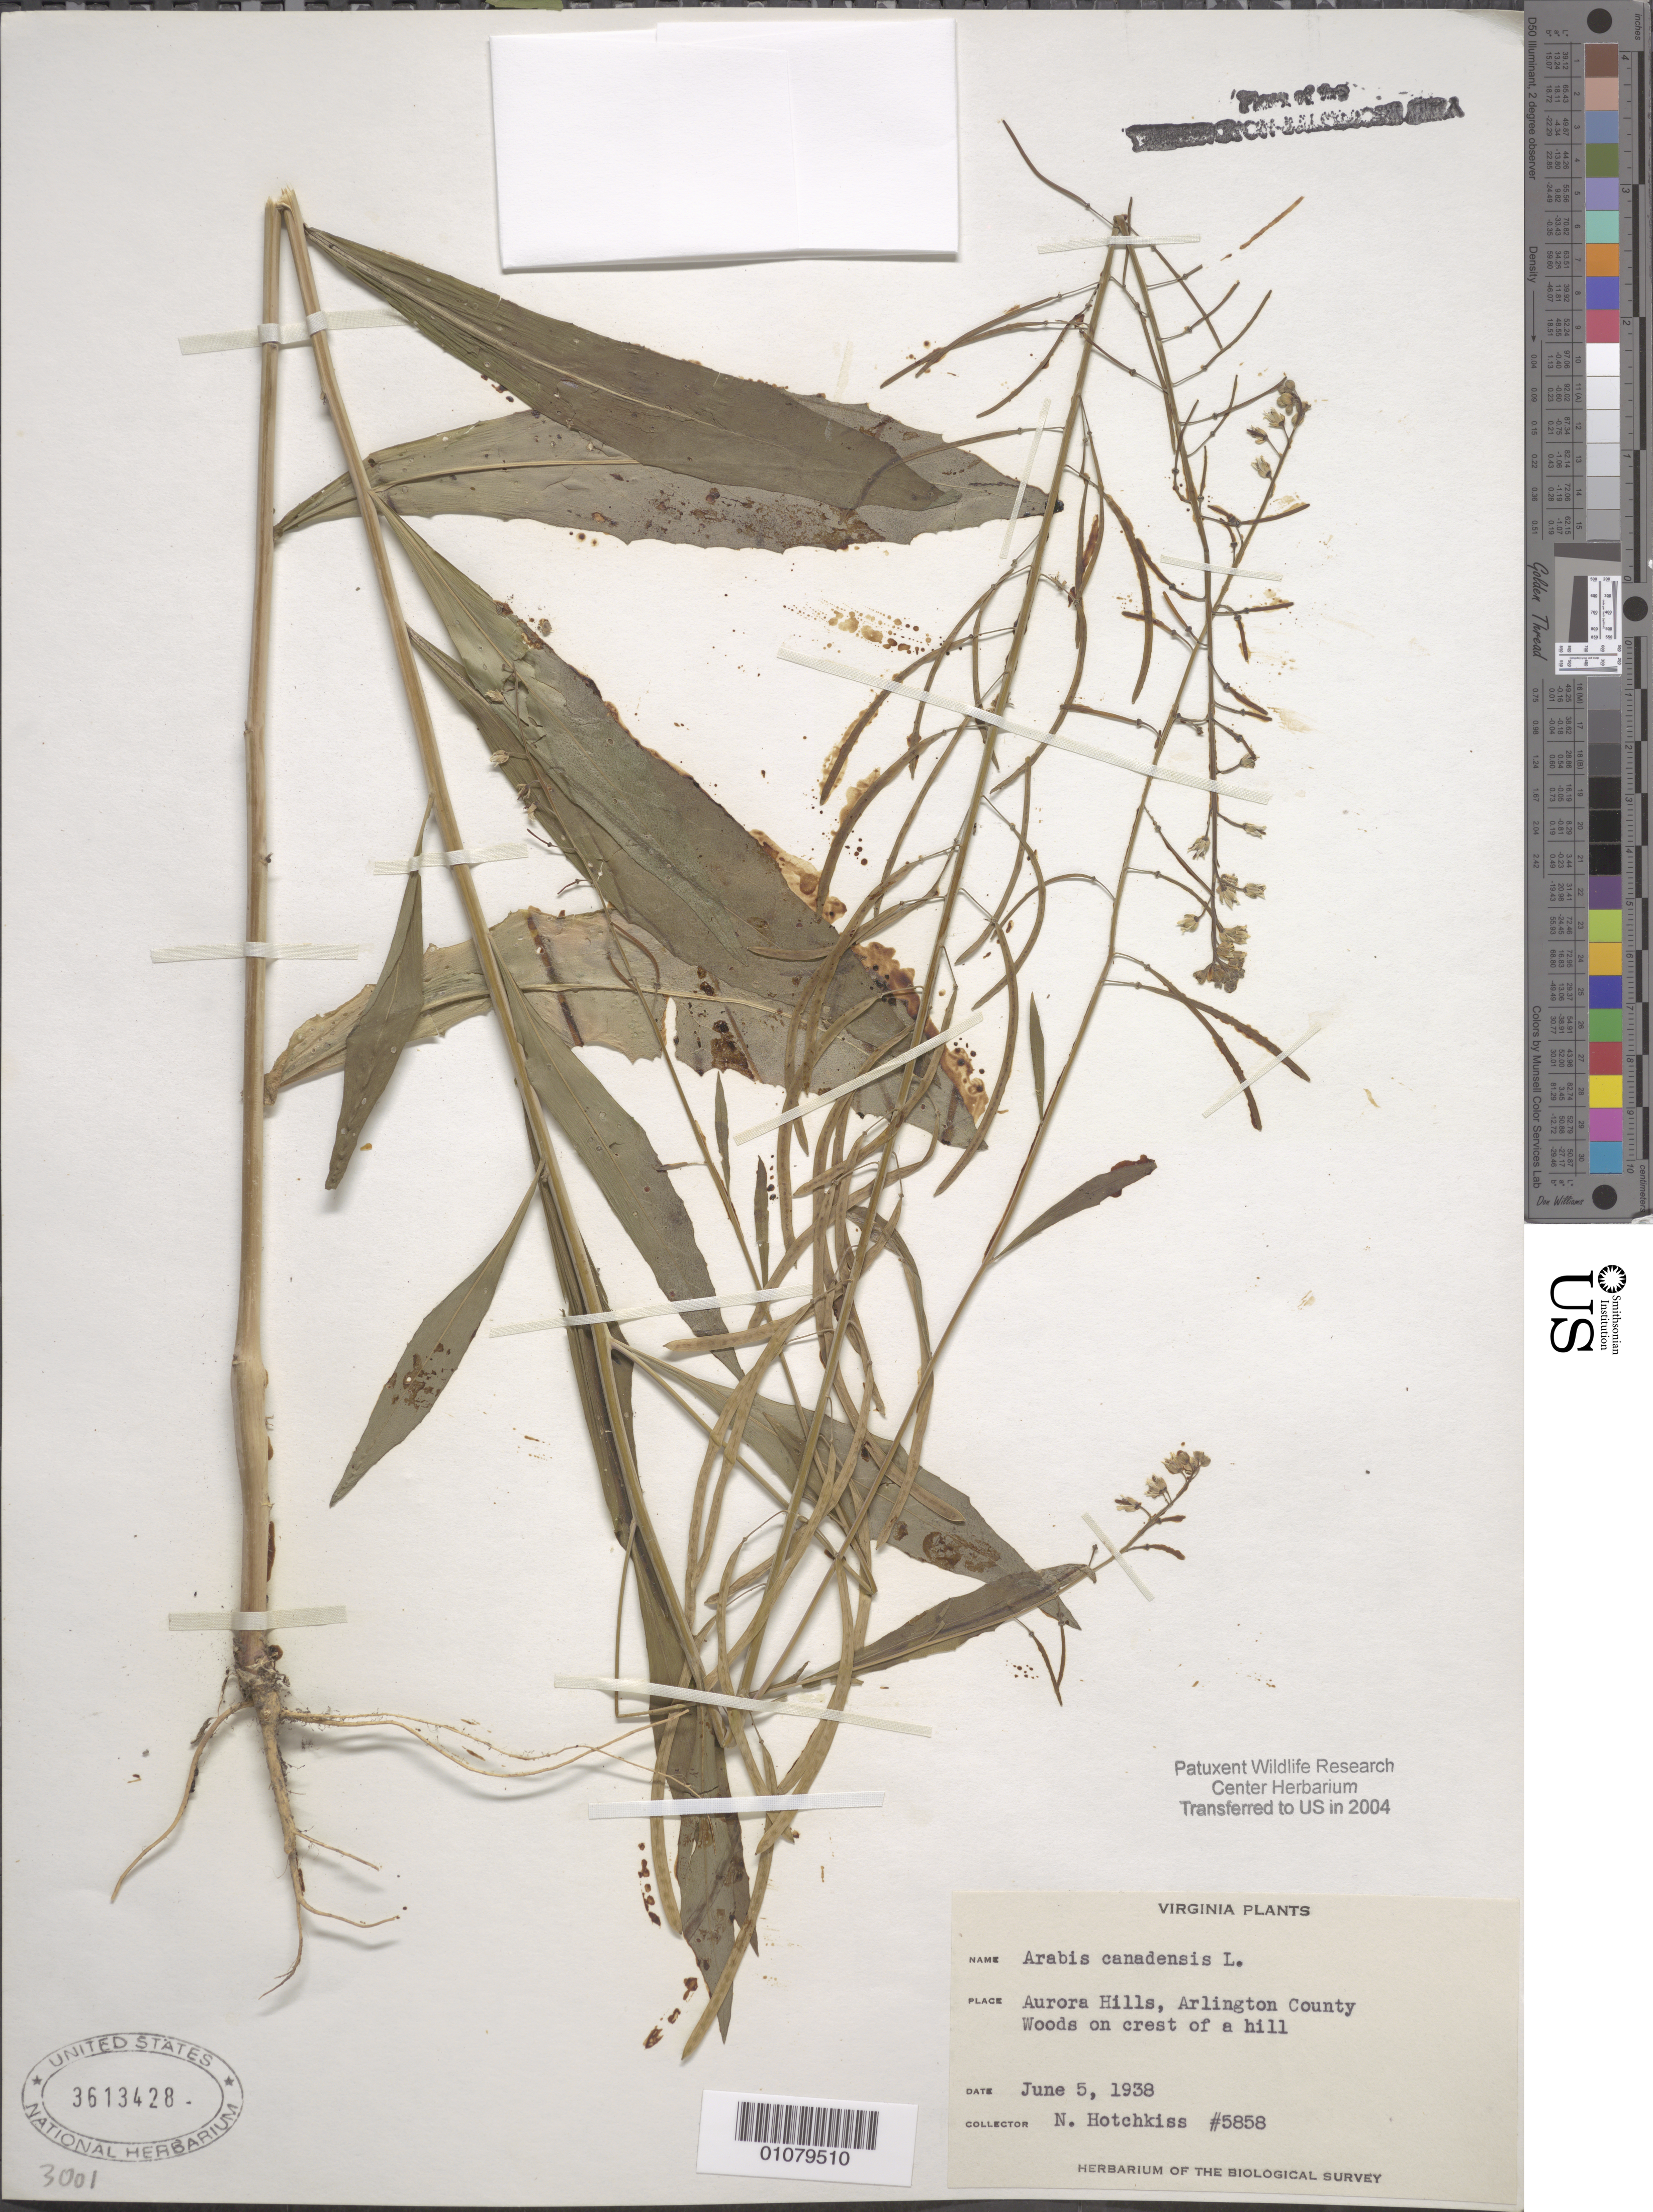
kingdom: Plantae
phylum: Tracheophyta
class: Magnoliopsida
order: Brassicales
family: Brassicaceae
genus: Boechera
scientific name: Boechera canadensis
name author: (L.) Al-Shehbaz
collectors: N. Hotchkiss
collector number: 5858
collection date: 1938-06-05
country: United States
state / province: Virginia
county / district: Arlington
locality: Aurora Hills.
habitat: Woods on crest of a hill.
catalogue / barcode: US 3613428